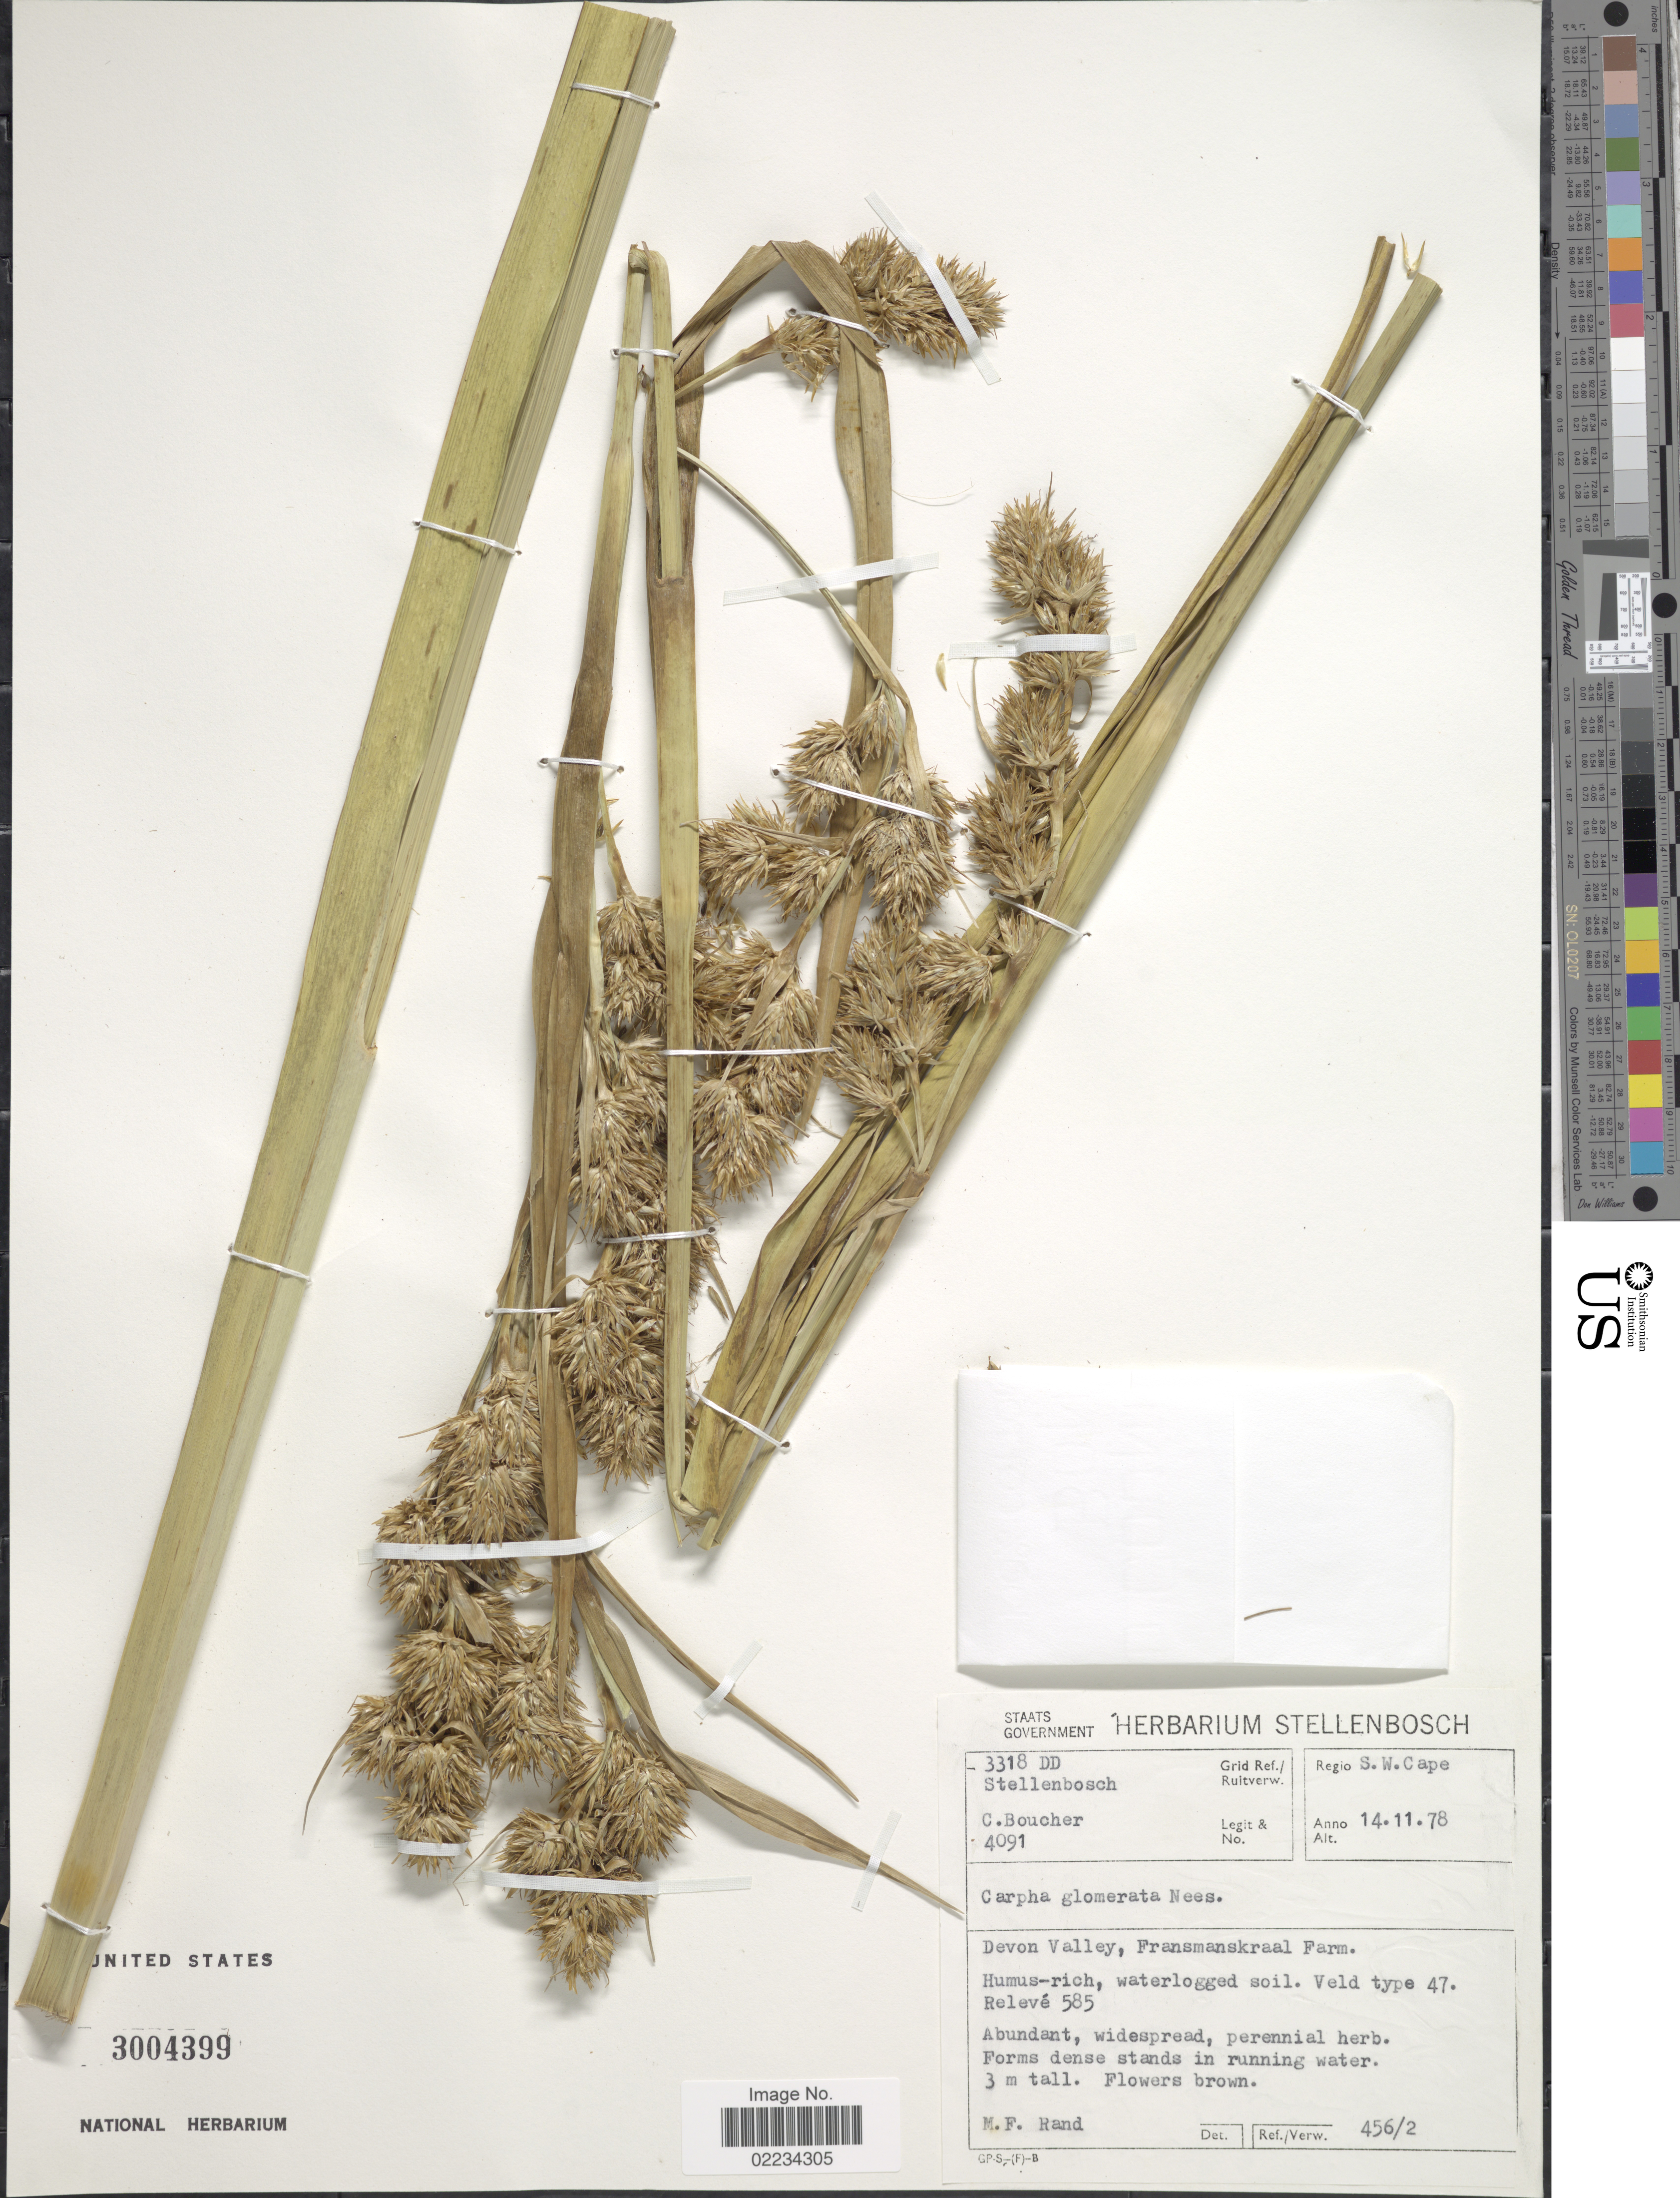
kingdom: Plantae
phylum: Tracheophyta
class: Liliopsida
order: Poales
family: Cyperaceae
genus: Carpha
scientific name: Carpha glomerata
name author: Nees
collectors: C. Boucher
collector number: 4091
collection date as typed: Transcribed d/m/y: 14/11/78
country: South Africa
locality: Regio S.W. Cape, Devon Valley, Fransmanskraal Farm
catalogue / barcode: US 3004399